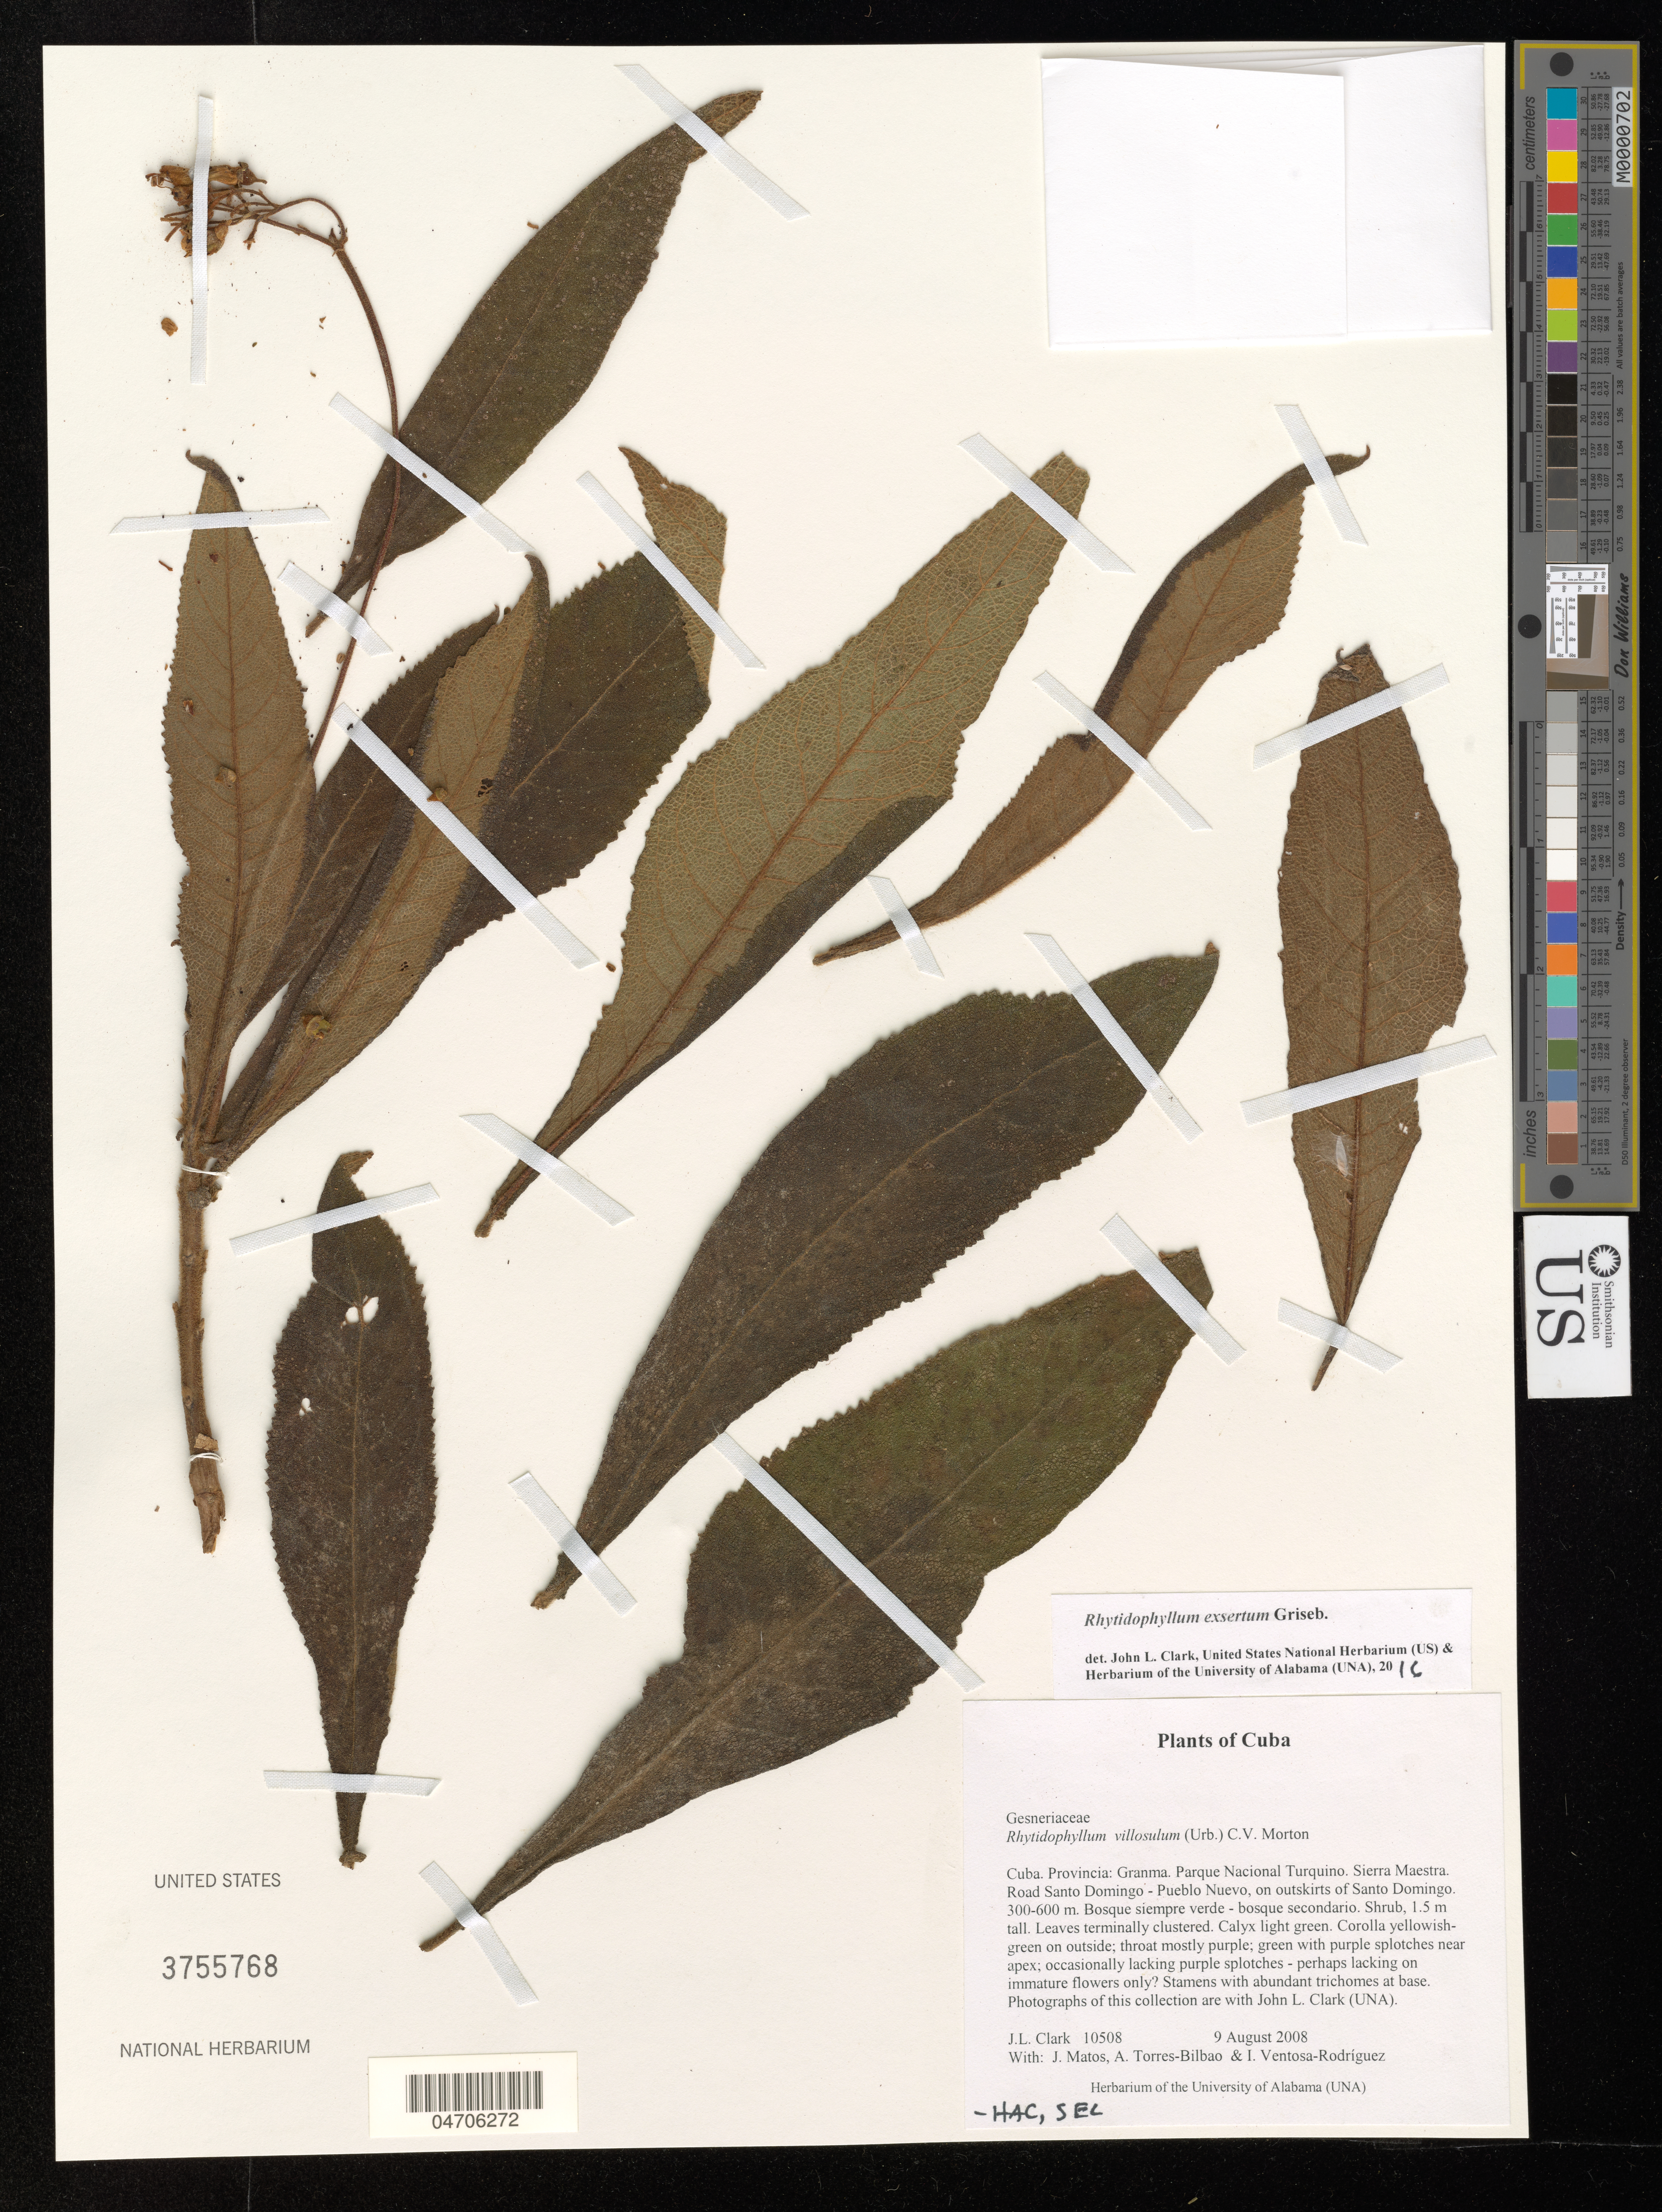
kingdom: Plantae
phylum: Tracheophyta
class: Magnoliopsida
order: Lamiales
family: Gesneriaceae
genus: Rhytidophyllum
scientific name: Rhytidophyllum exsertum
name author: Griseb.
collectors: J. L. Clark, J. Matos, A. Torres-Bilbao & I. Ventosa-Rodríquez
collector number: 10508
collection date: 2008-08-09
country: Cuba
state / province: Granma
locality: Parque Nacional Turquino. Sierra Maestra. Road Santo Domingo - Pueblo Nuevo, on outskirts of Santo Domingo.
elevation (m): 300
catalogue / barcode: US 3755768